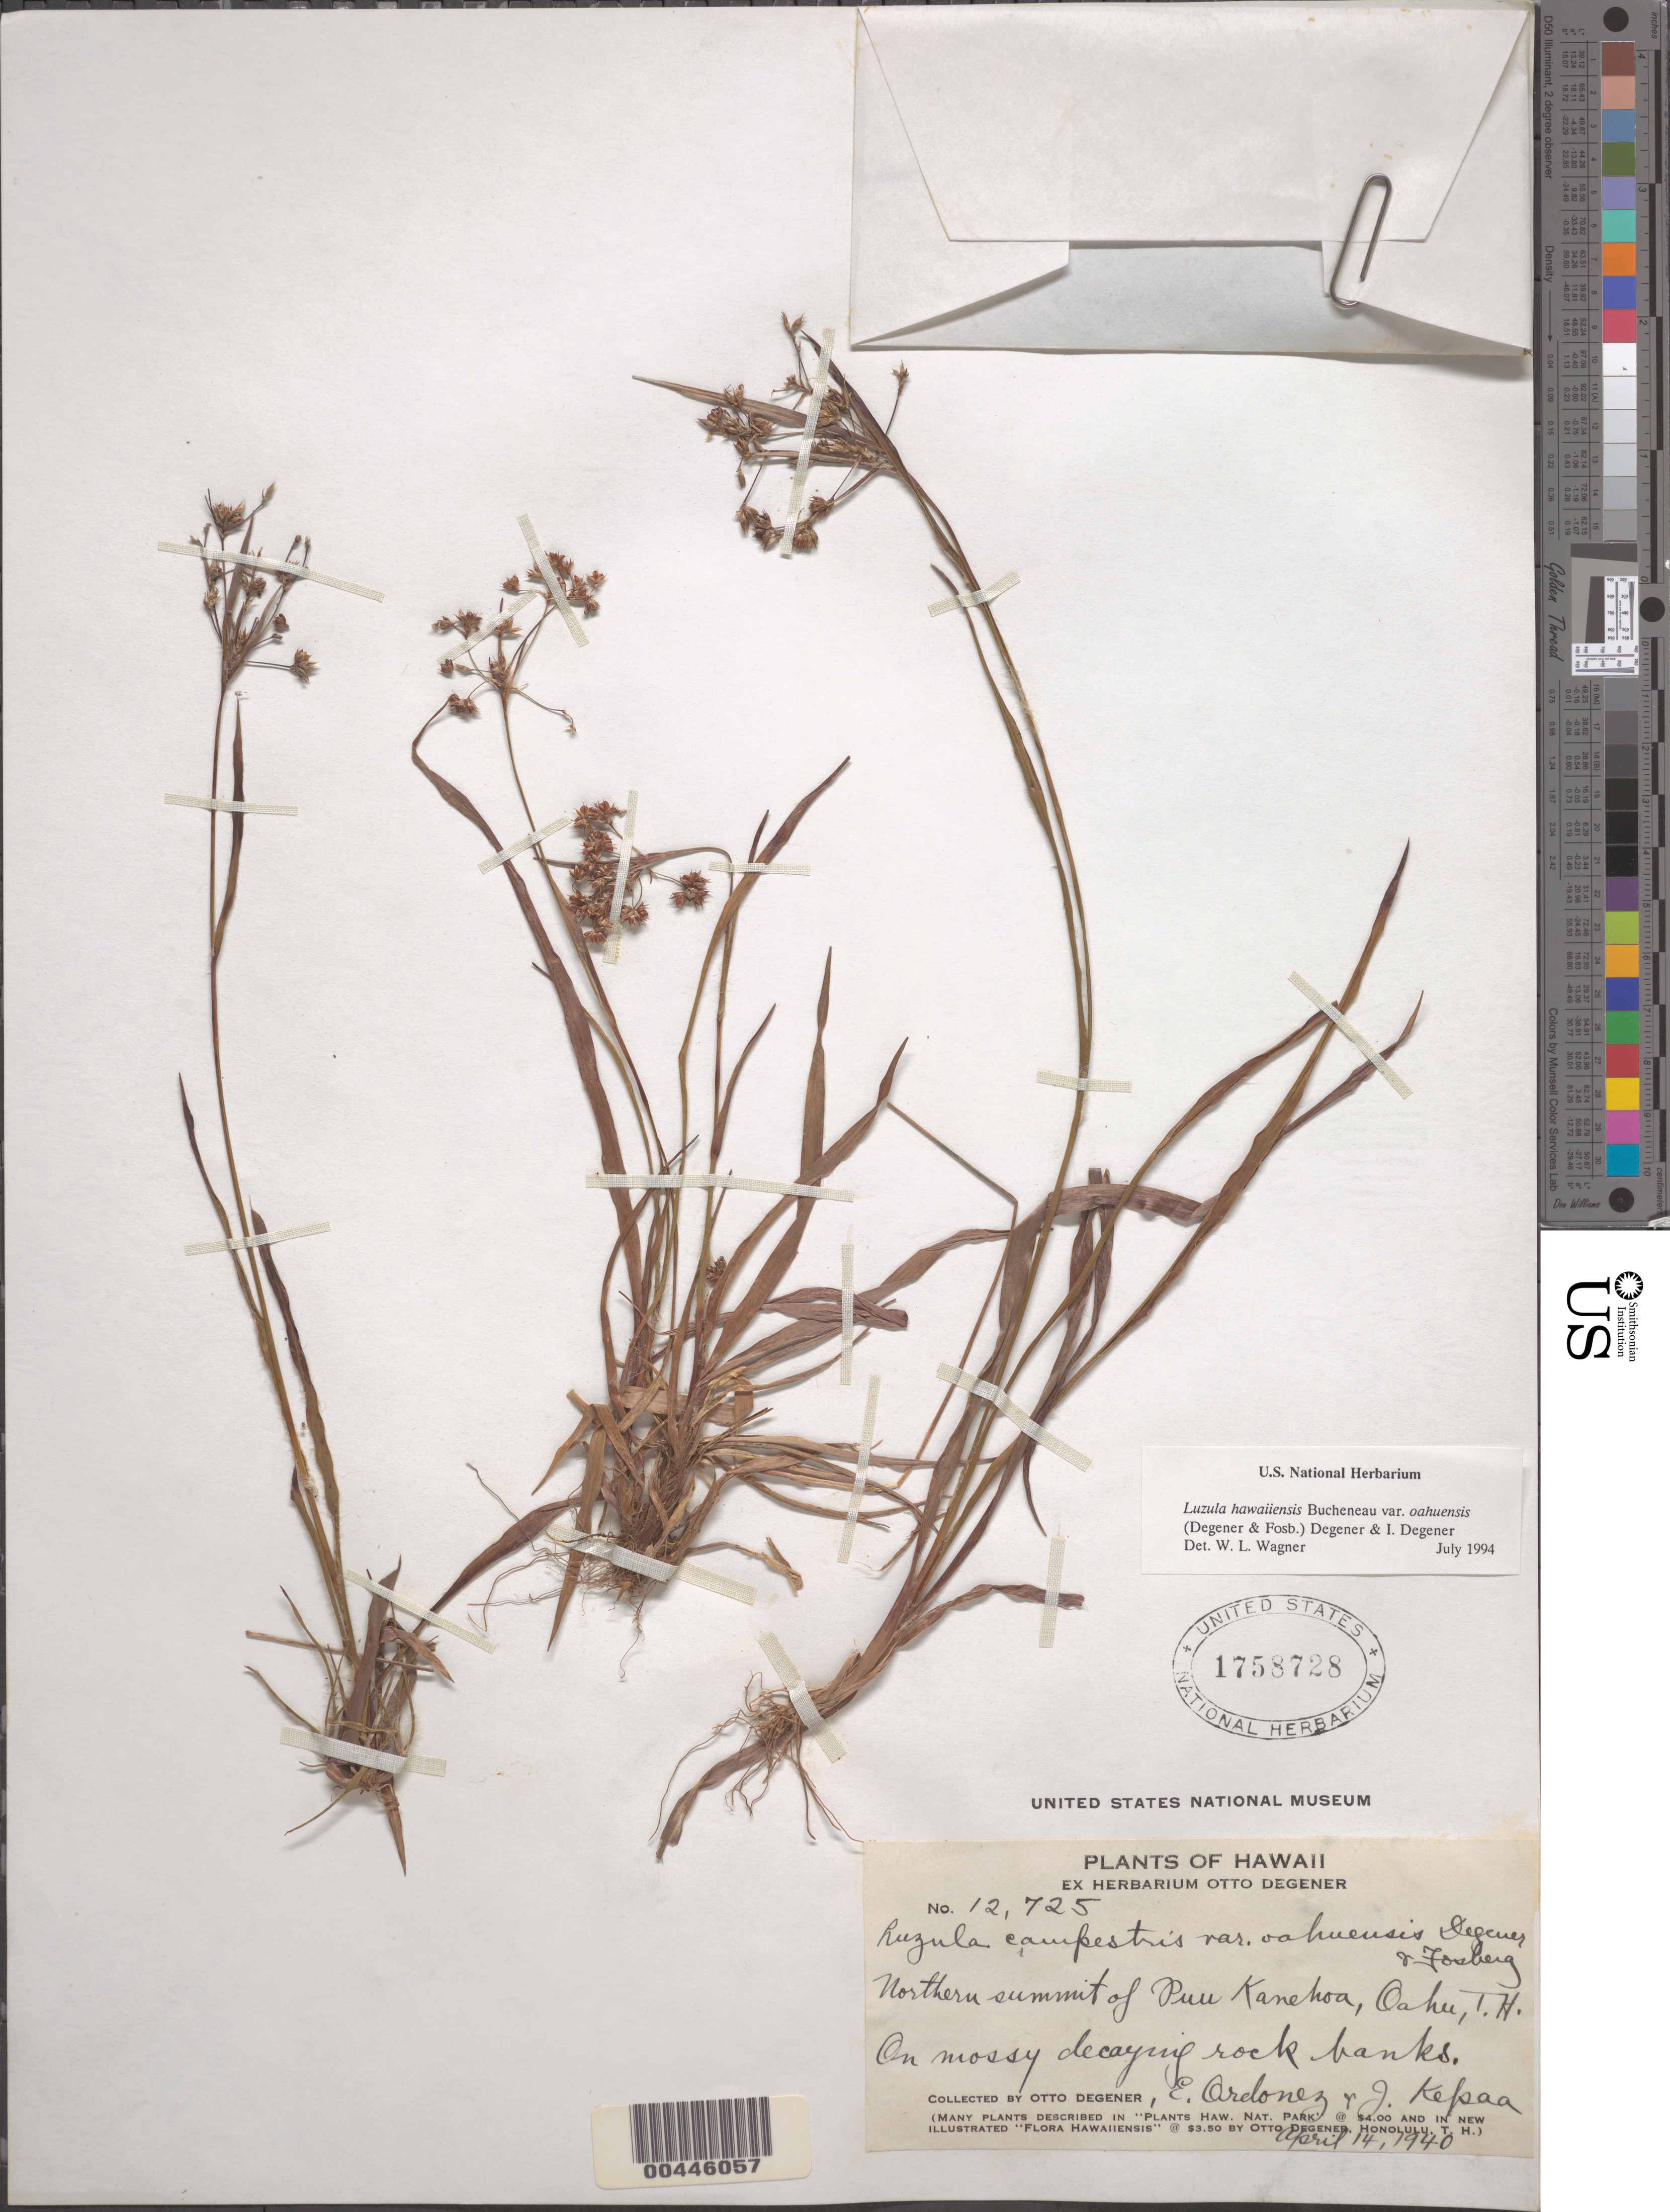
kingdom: Plantae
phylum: Tracheophyta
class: Liliopsida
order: Poales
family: Juncaceae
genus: Luzula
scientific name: Luzula hawaiiensis var. oahuensis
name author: (O. Deg. & Fosberg) O. Deg. & I. Deg.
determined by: Wagner, W. L., (BOT), Smithsonian Institution - National Museum of Natural History (UNITED STATES)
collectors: O. Degener, E. Ordonez & J. Kepaa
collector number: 12725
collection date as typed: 14 Apr 1940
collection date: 1940-04-14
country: United States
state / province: Hawaii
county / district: Honolulu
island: Oahu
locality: N summit of Puu Kanehoa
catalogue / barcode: US 1758728